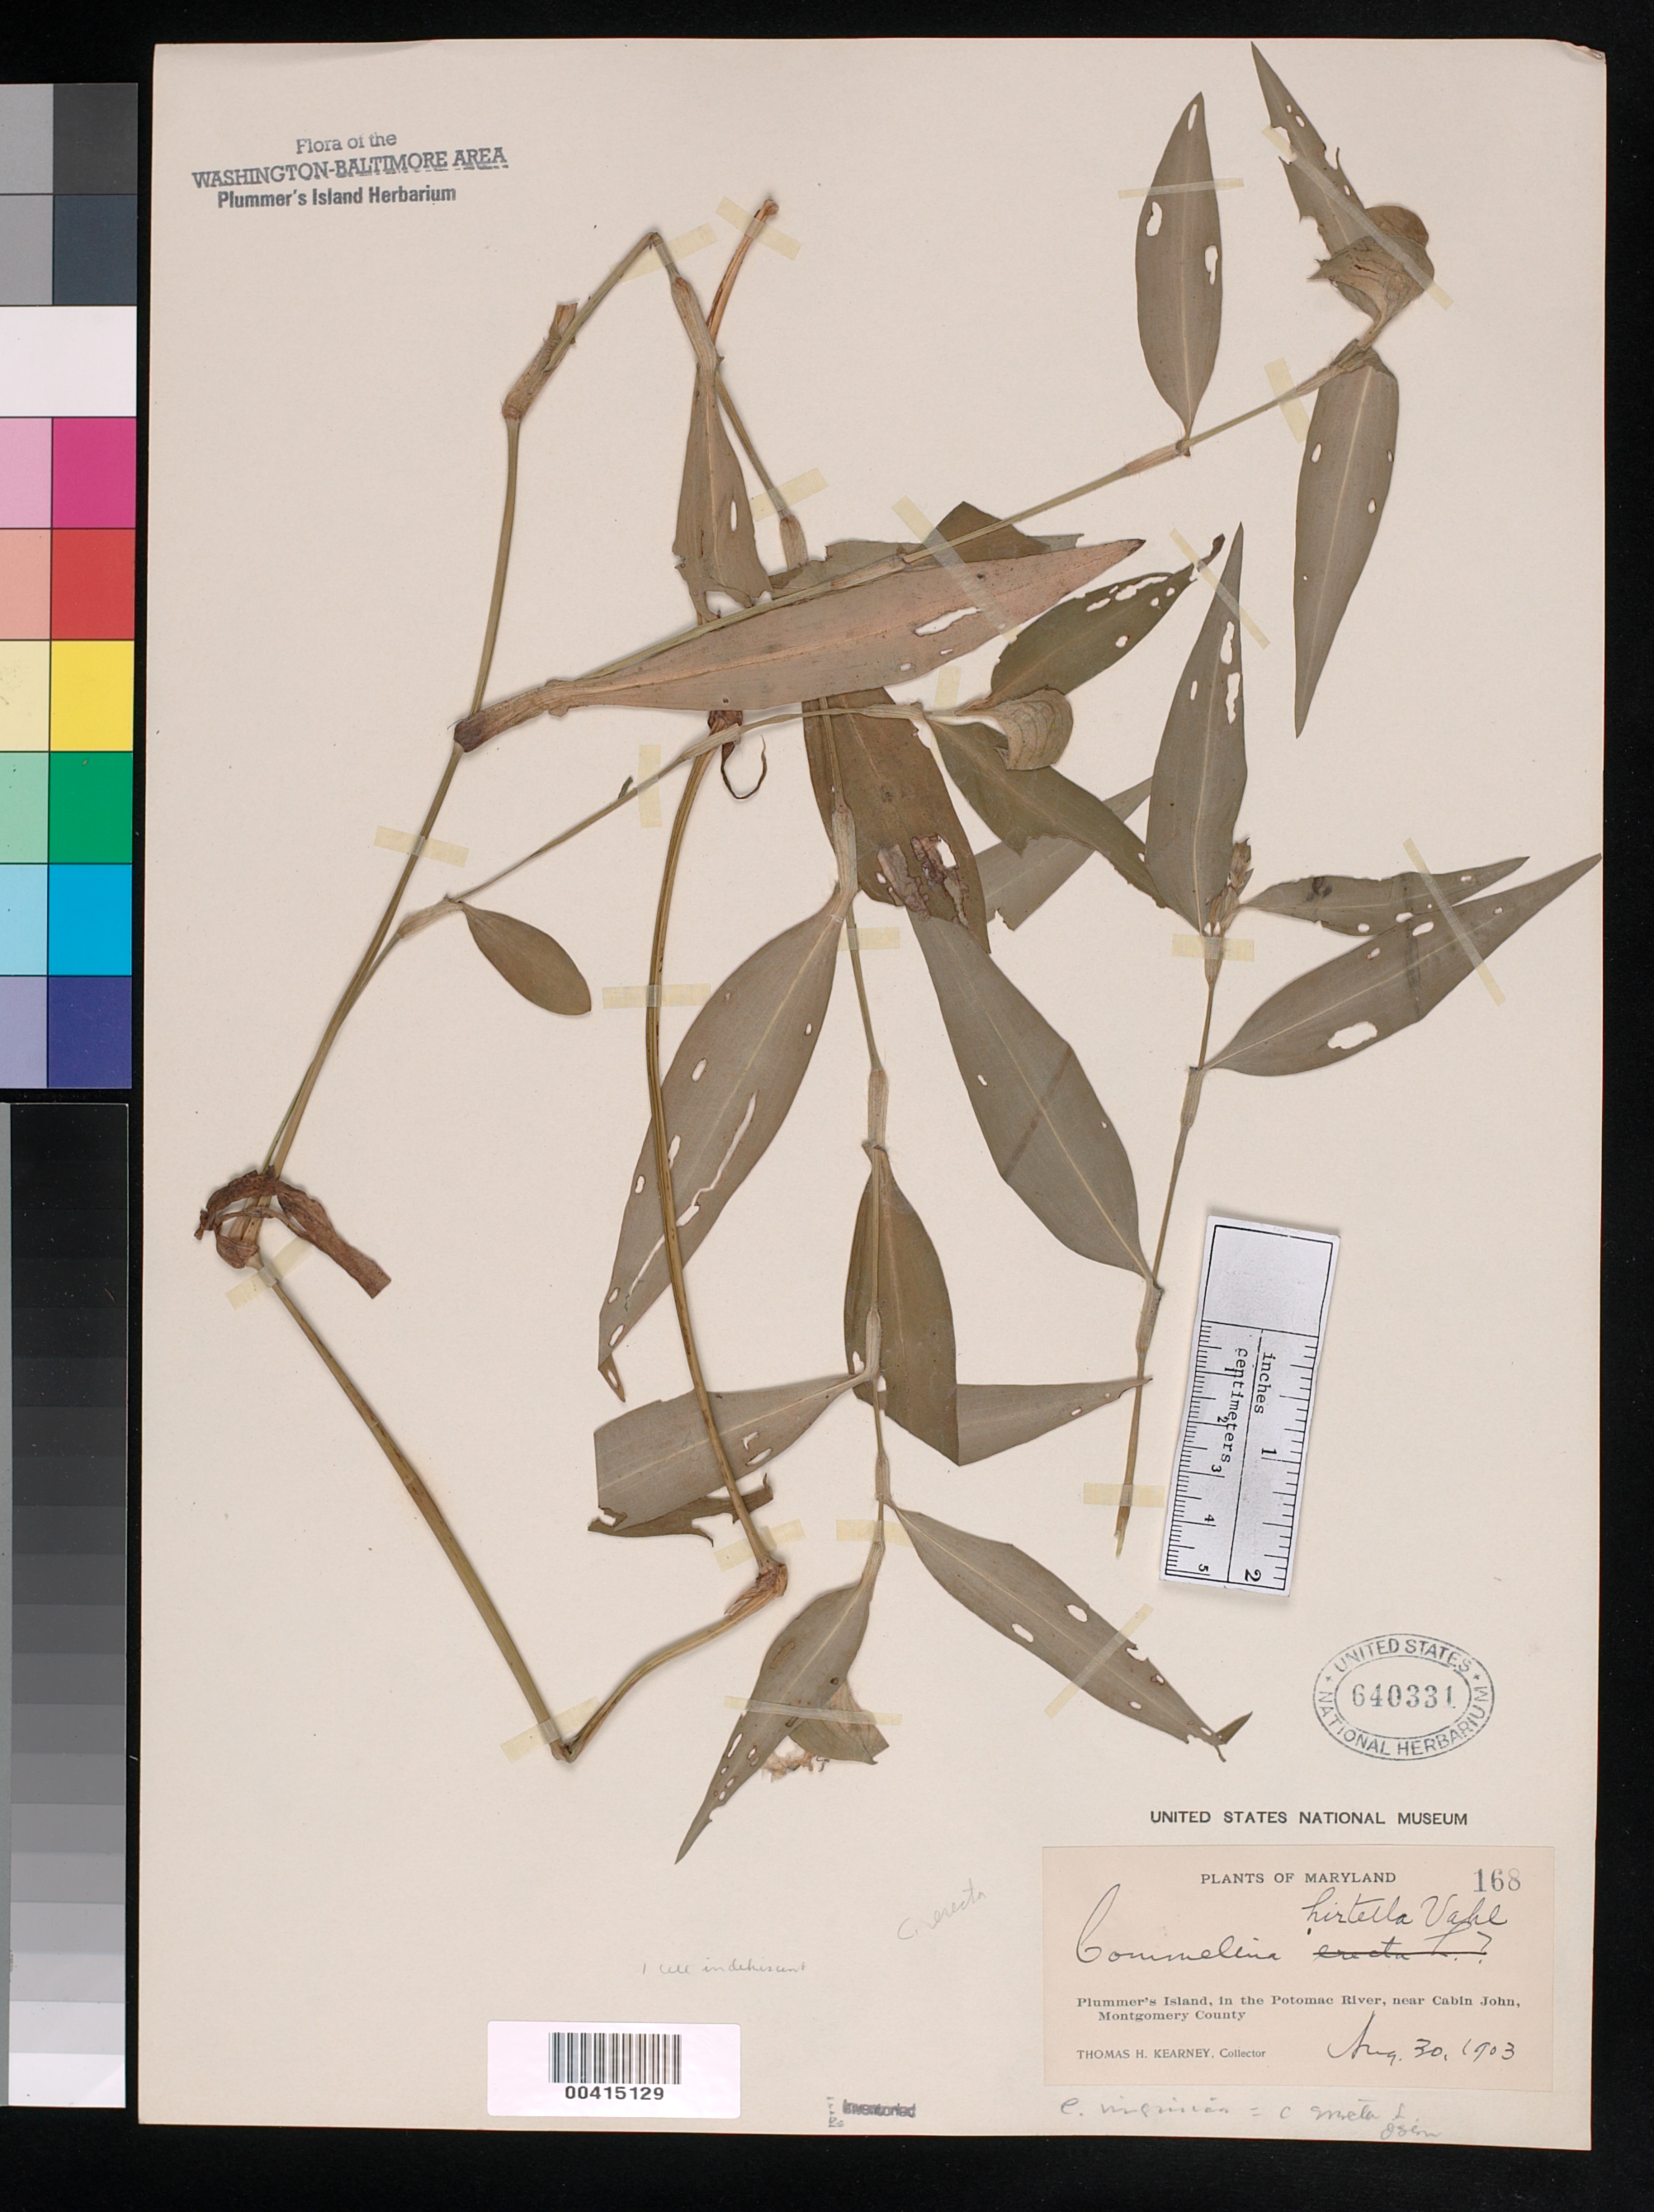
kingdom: Plantae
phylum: Tracheophyta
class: Liliopsida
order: Commelinales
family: Commelinaceae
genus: Commelina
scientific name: Commelina erecta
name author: L.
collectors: T. H. Kearney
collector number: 168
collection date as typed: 30 Aug 1903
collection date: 1903-08-30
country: United States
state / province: Maryland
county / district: Montgomery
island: Plummers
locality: Plummer's Island C. & O. Canal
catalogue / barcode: US 640331